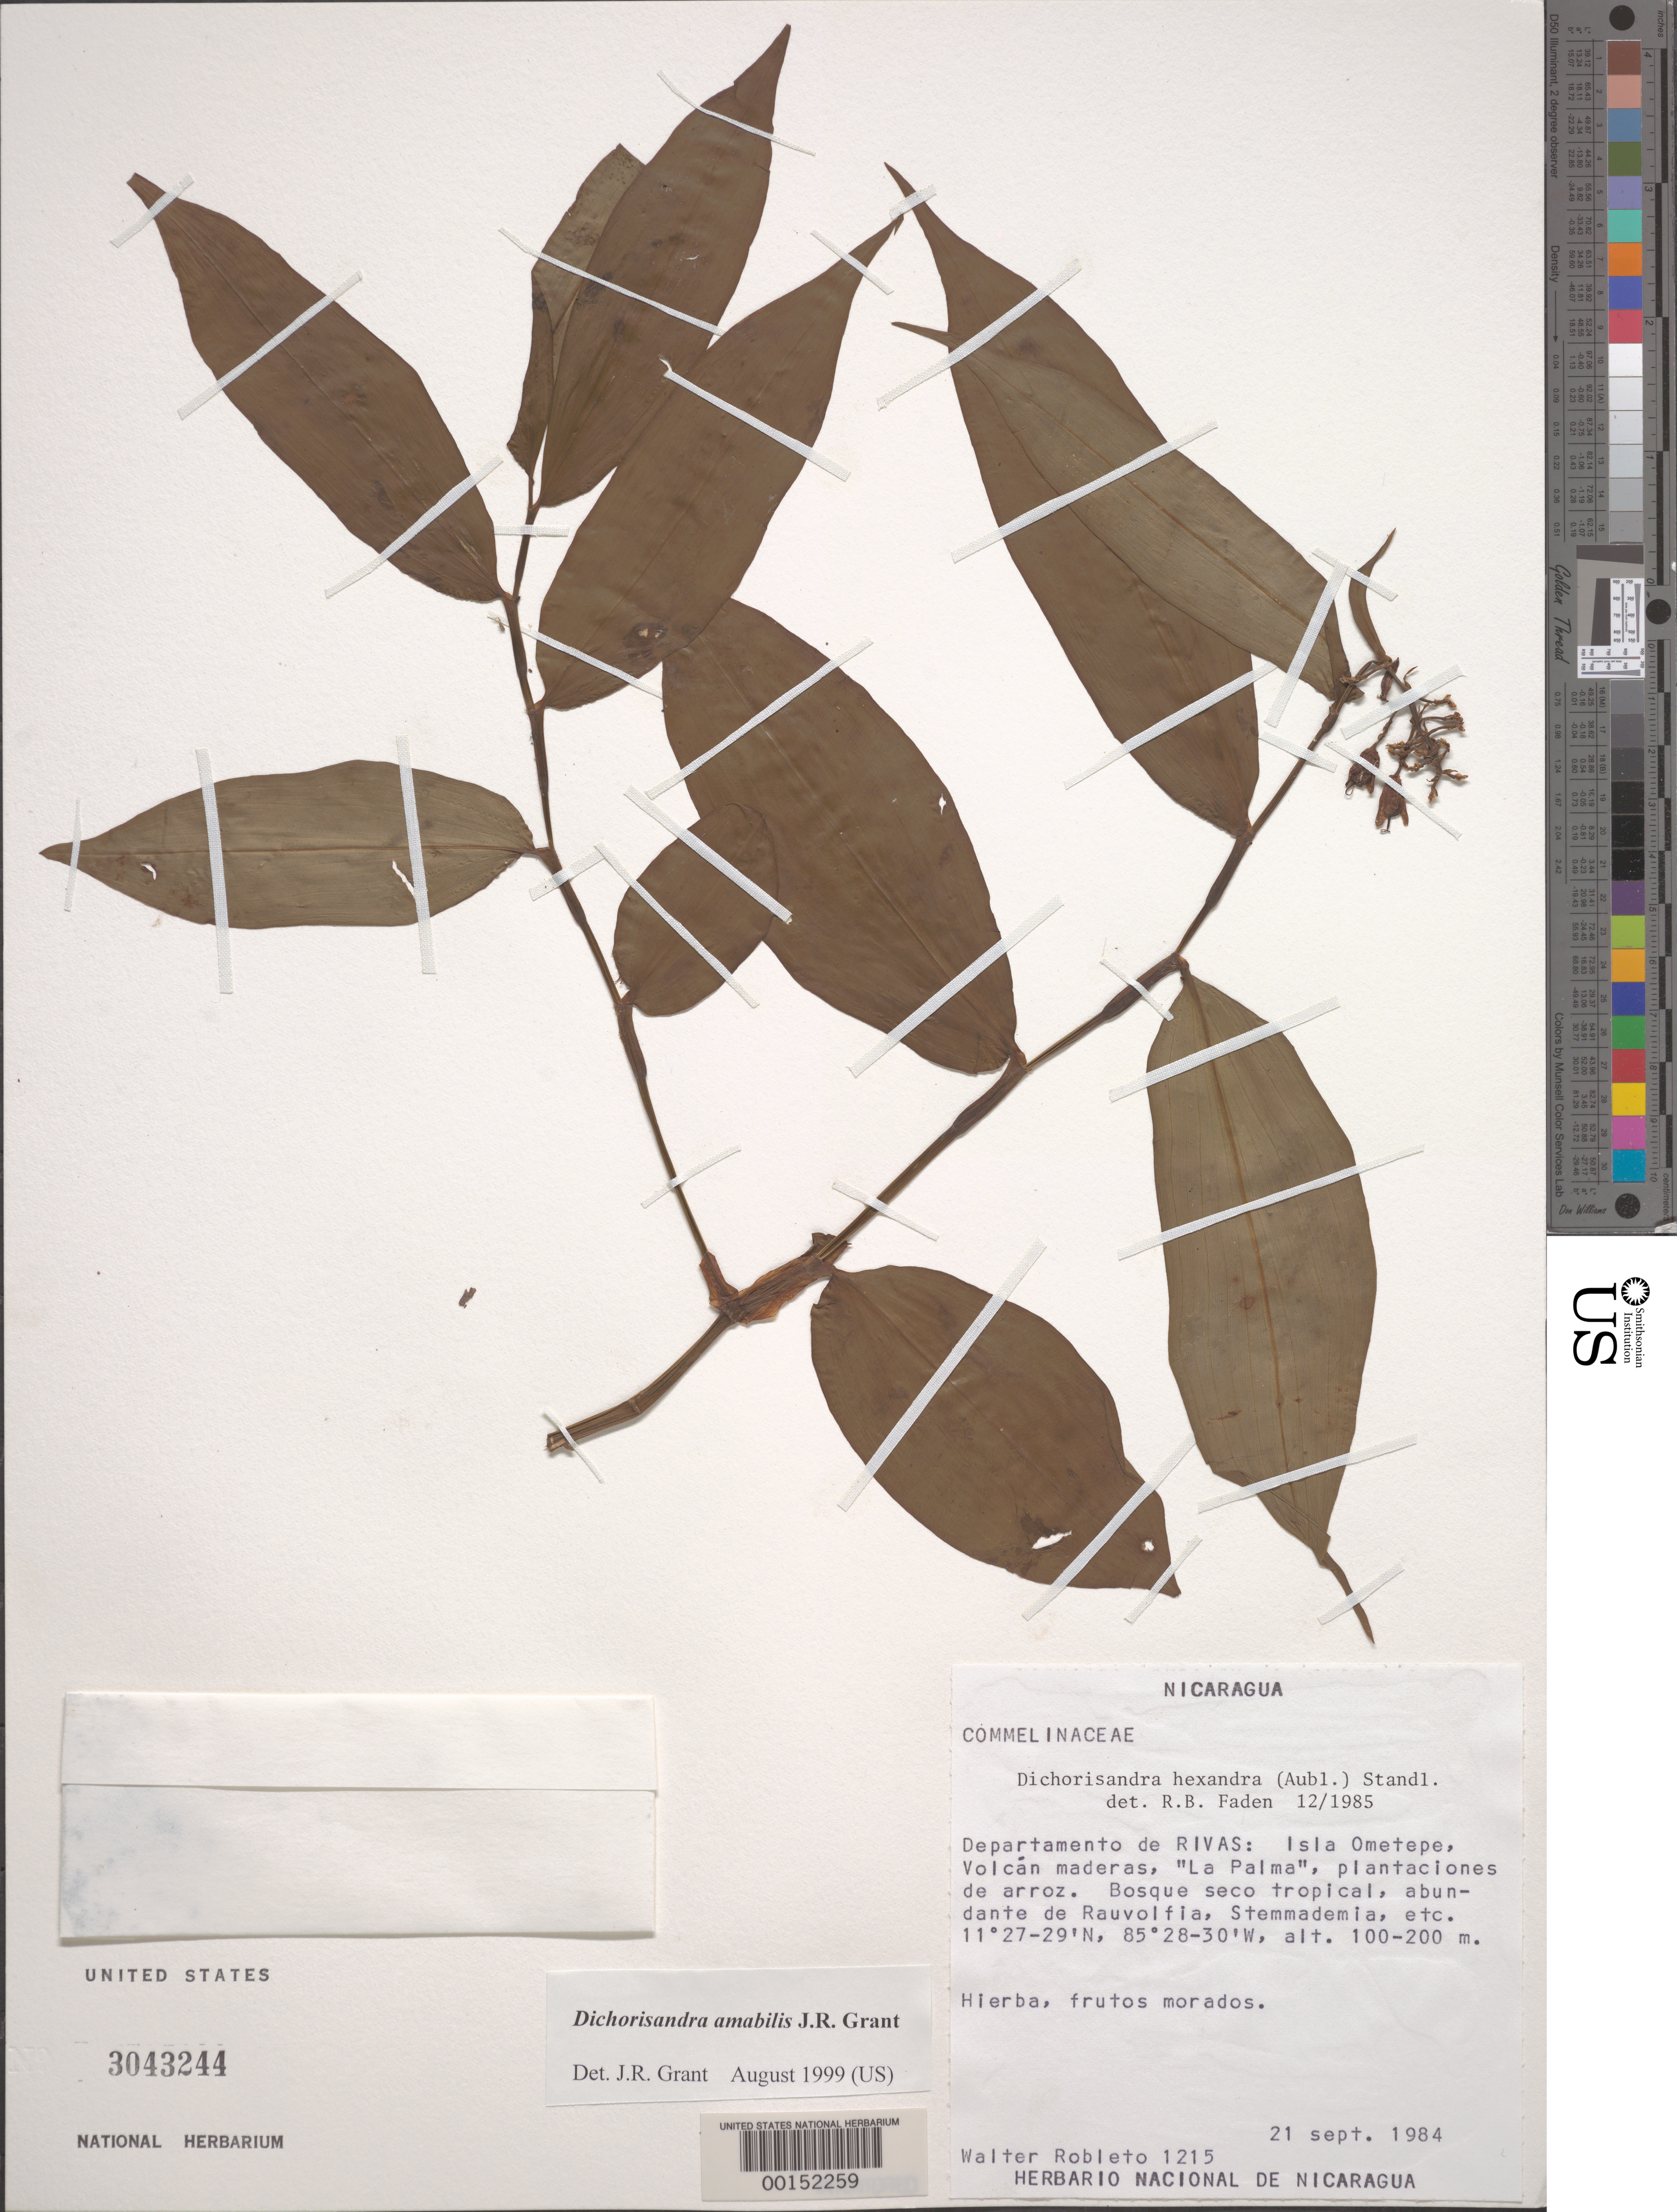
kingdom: Plantae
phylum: Tracheophyta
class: Liliopsida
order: Commelinales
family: Commelinaceae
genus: Dichorisandra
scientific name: Dichorisandra hexandra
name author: (Aubl.) Standl.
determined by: Faden, Robert B., (US), Smithsonian Institution - National Museum of Natural History (UNITED STATES)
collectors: W. Robleto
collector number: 1215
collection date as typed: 21 Sep 1984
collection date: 1984-09-21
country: Nicaragua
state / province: Rivas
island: Isla de Ometepe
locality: Isla ometepe, volcan maderas, la palma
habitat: Dry tropical forest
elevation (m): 100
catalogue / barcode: US 3043244